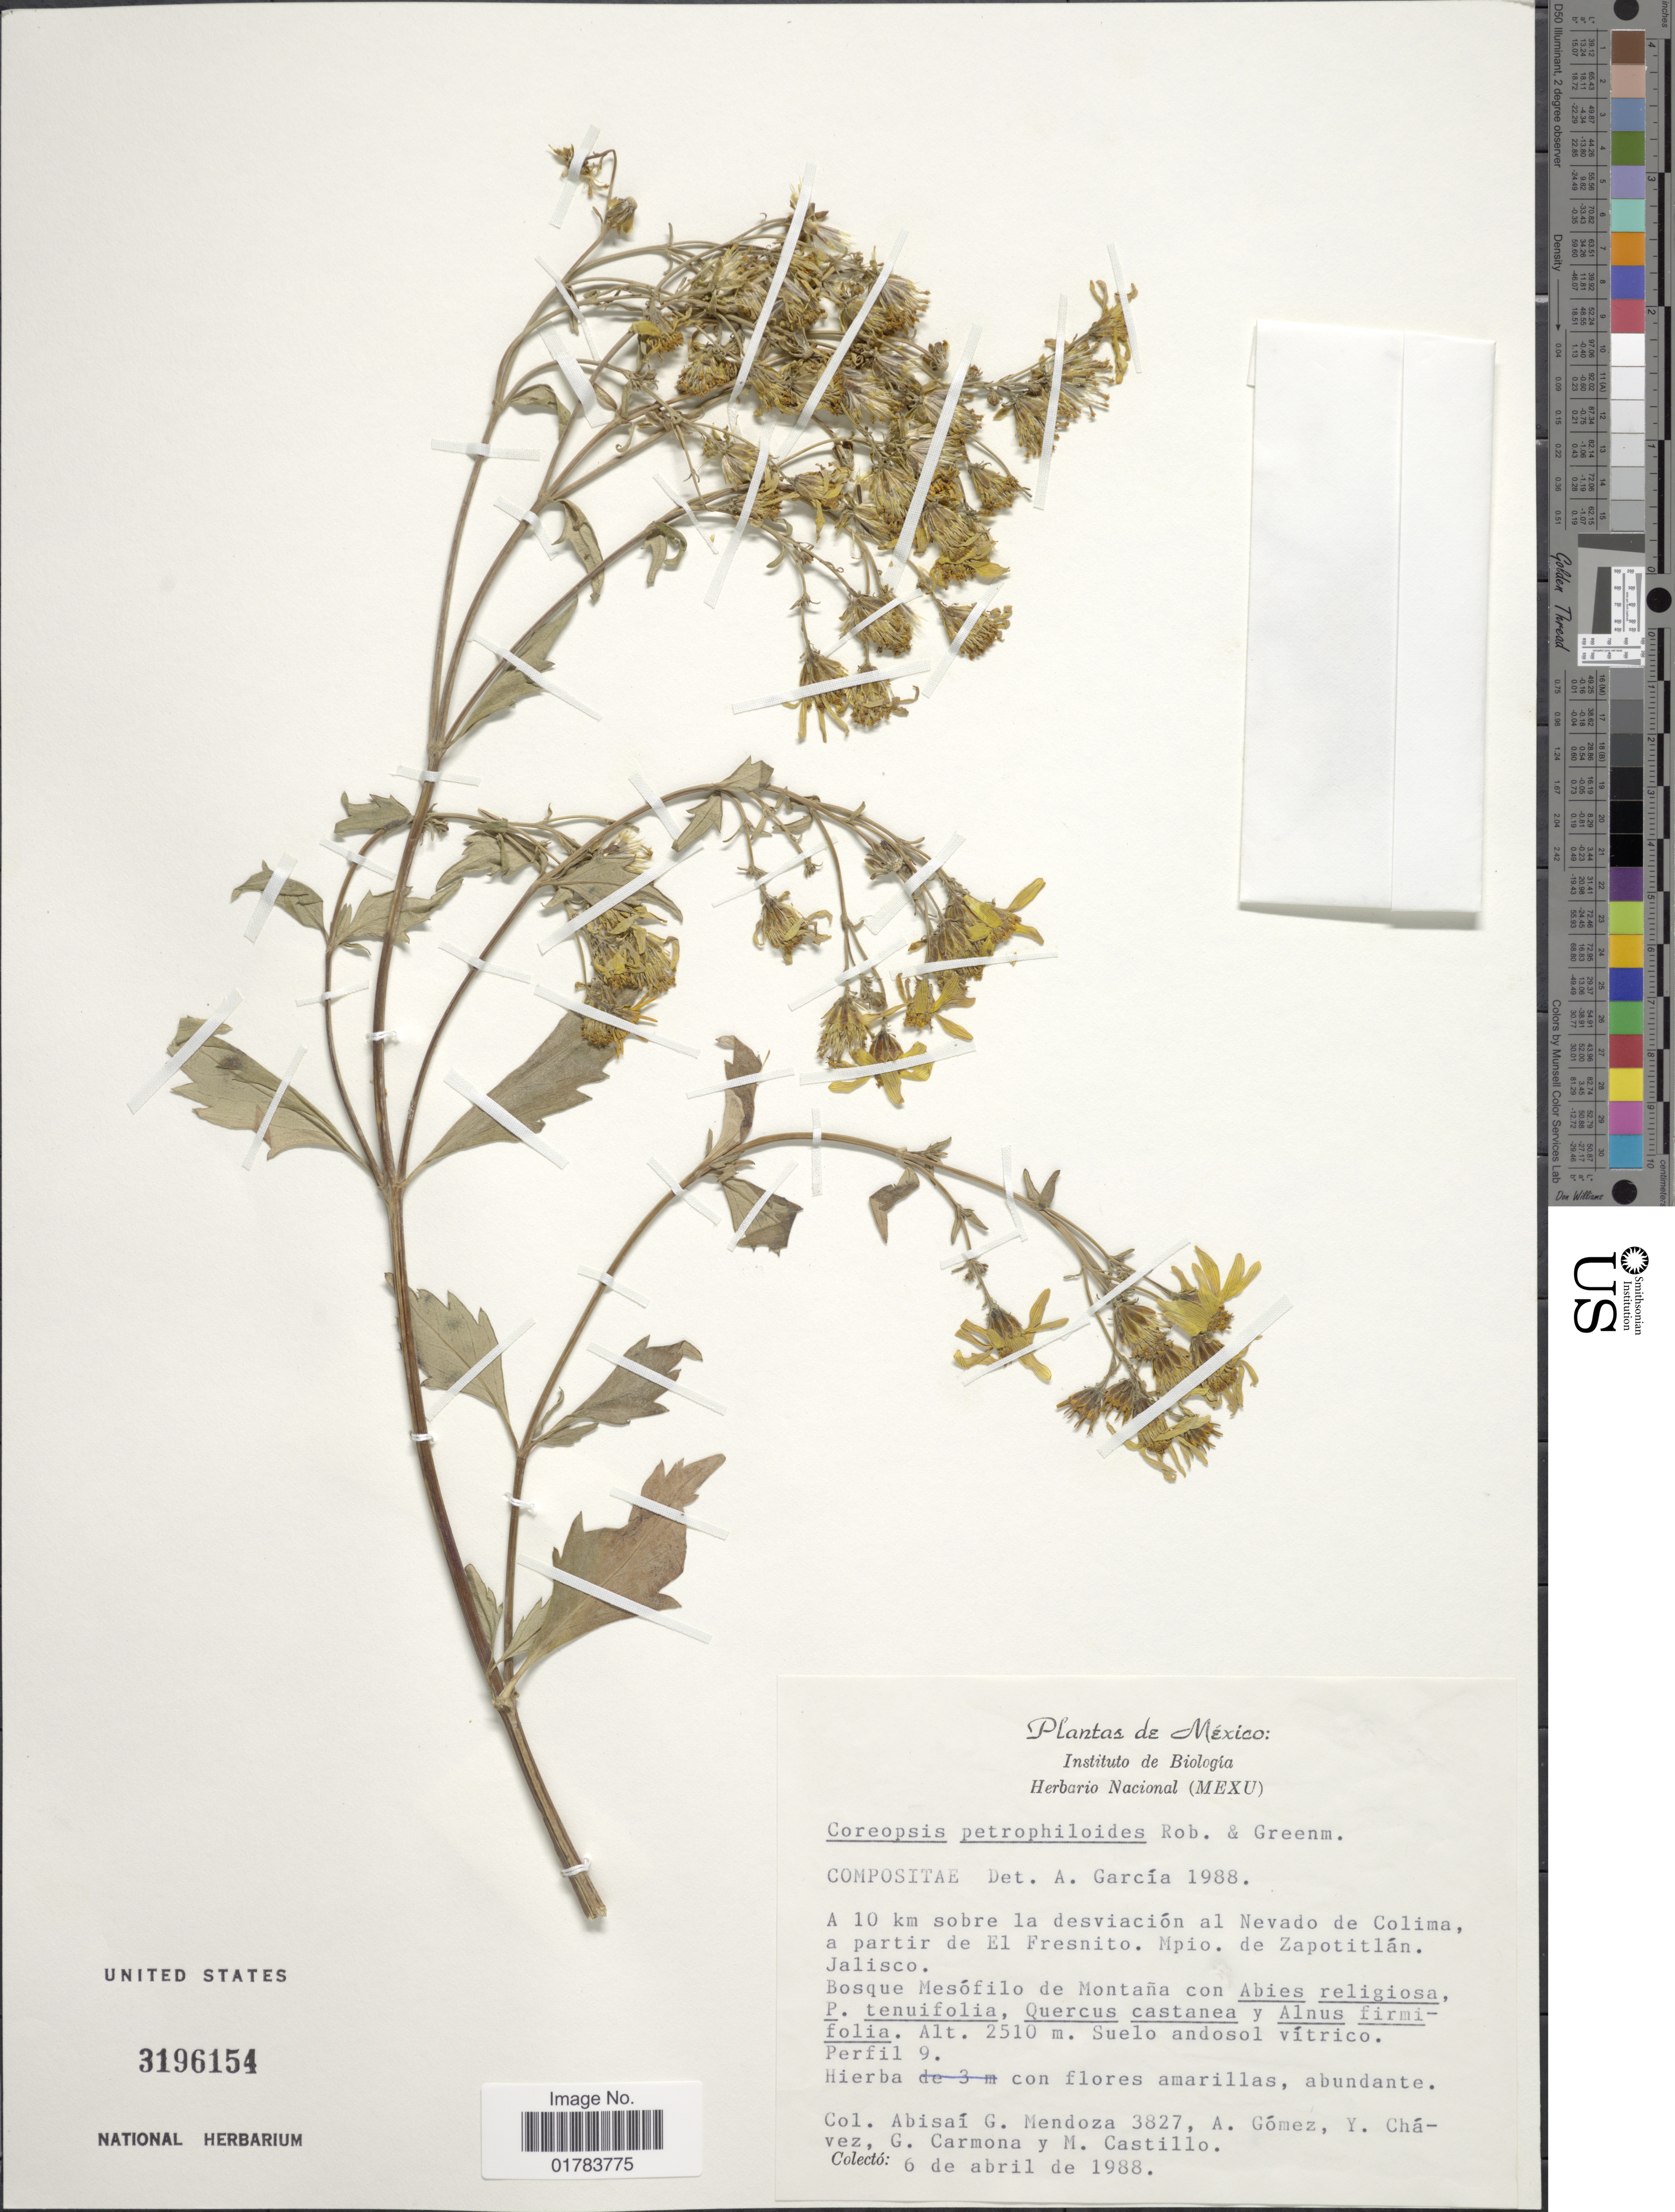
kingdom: Plantae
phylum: Tracheophyta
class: Magnoliopsida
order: Asterales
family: Asteraceae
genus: Coreopsis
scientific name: Coreopsis petrophiloides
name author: B.L. Rob. & Greenm.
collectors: A. García-Mendoza, A. Gómez, Y. Chávez, G. Carmona & M. Castillo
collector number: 3827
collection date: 1988-04-06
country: Mexico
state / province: Jalisco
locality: A 10 km sobre la desviacion al nevado de Colima, a partir de El Fresnito. Mpio. de Zapotitlan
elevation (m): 2510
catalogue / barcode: US 3196154